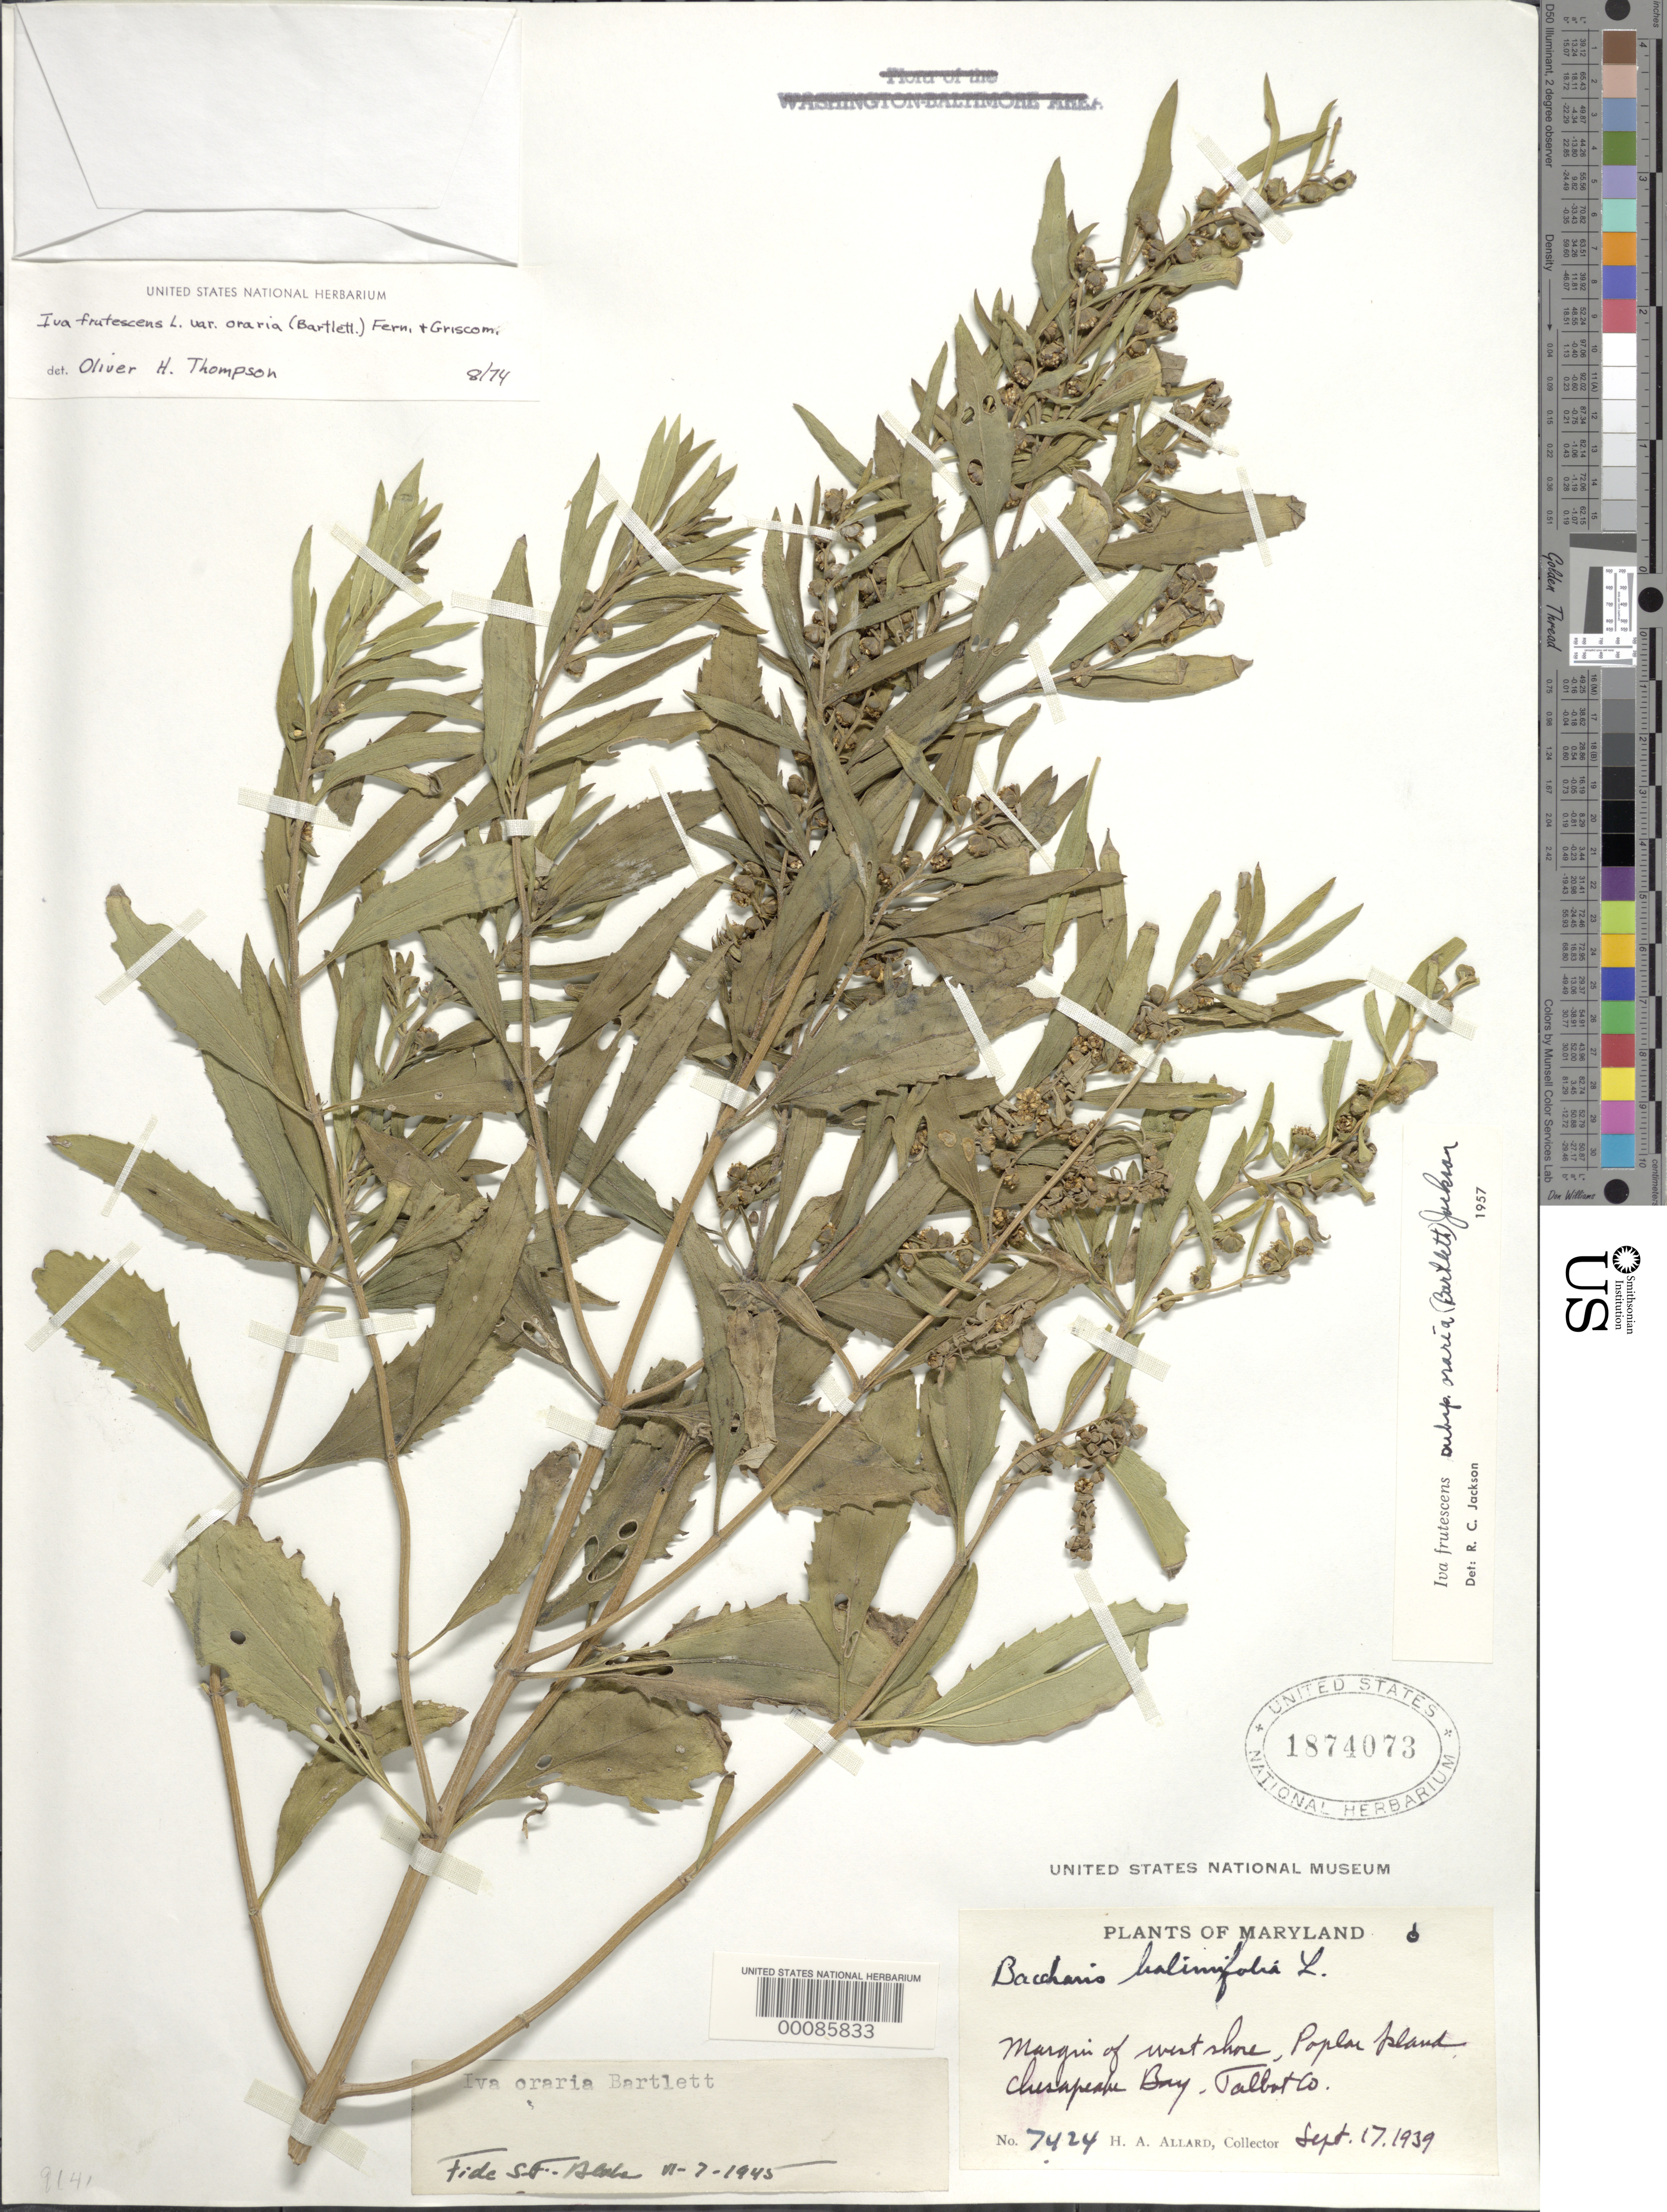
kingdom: Plantae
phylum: Tracheophyta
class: Magnoliopsida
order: Asterales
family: Asteraceae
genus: Iva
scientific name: Iva frutescens subsp. oraria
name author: (Bartlett) R.C. Jacks.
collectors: H. A. Allard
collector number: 7424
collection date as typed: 17 Sep 1939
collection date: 1939-09-17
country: United States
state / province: Maryland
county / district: Talbot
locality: Poplar island chesapeake bay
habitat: Shore margin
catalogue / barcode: US 1874073